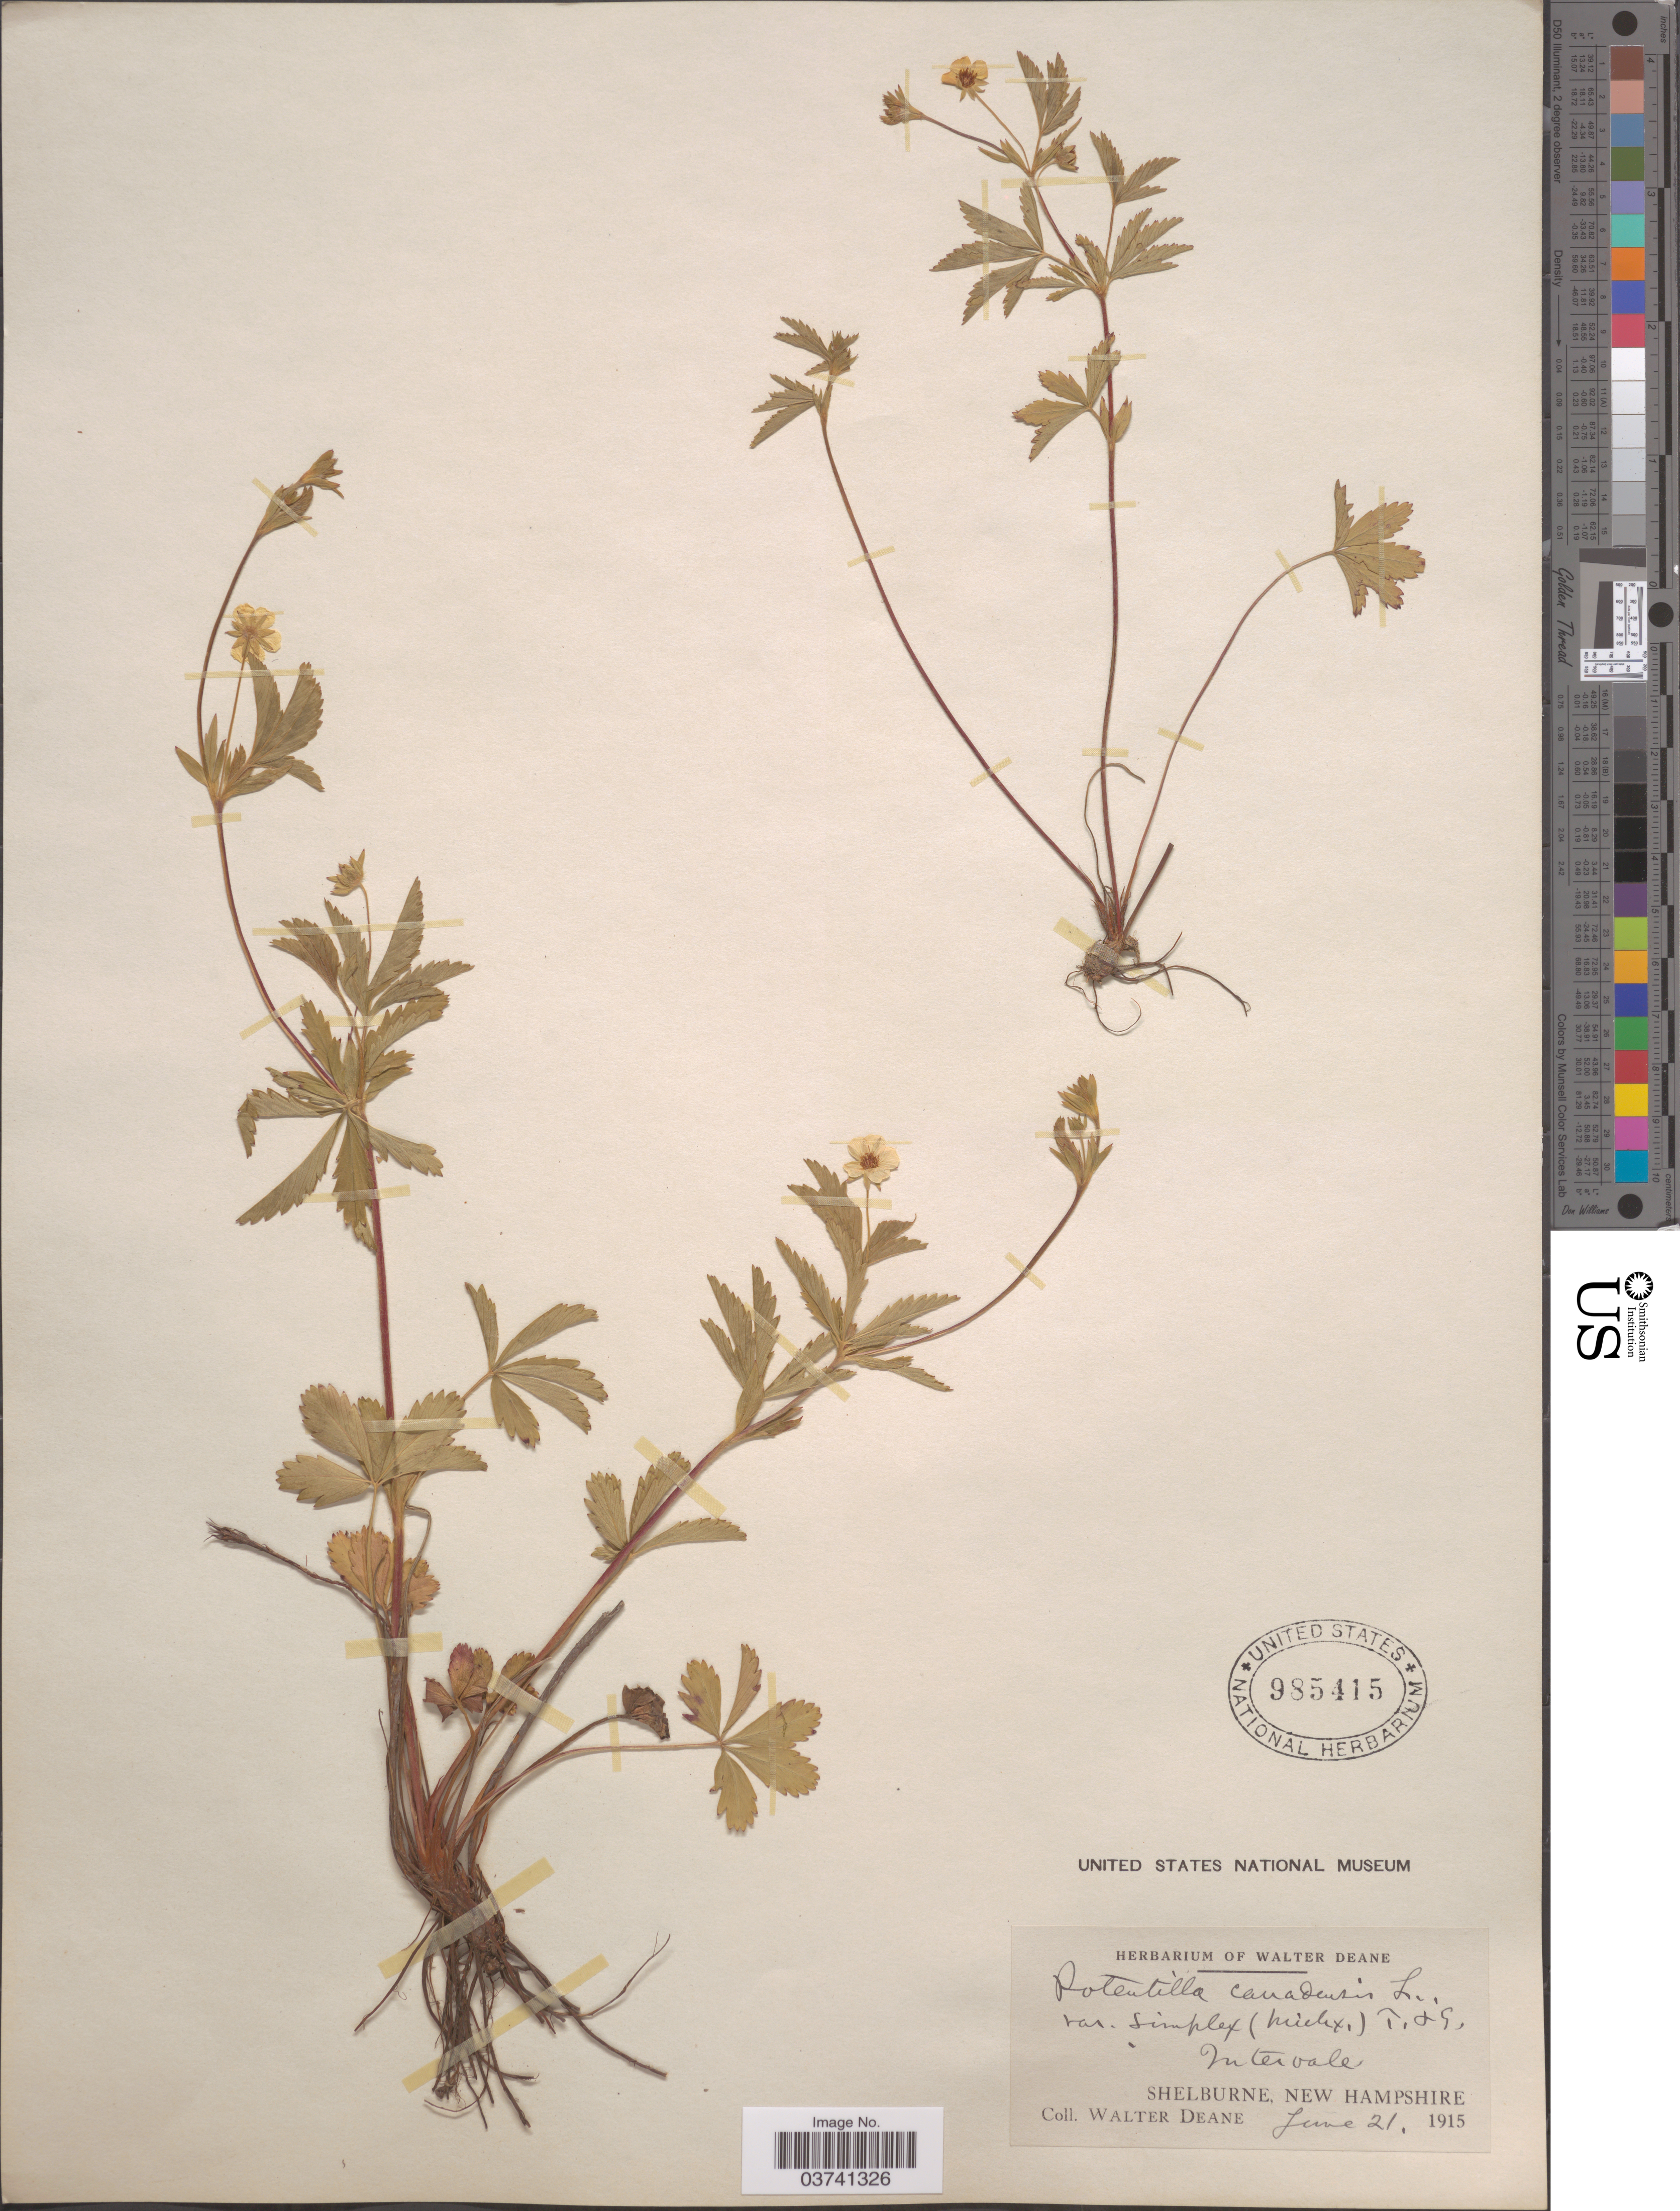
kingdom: Plantae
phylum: Tracheophyta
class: Magnoliopsida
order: Rosales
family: Rosaceae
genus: Potentilla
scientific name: Potentilla simplex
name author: Michx.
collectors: W. Deane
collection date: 1915-06-21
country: United States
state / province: New Hampshire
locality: Shelburne.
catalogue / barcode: US 985415